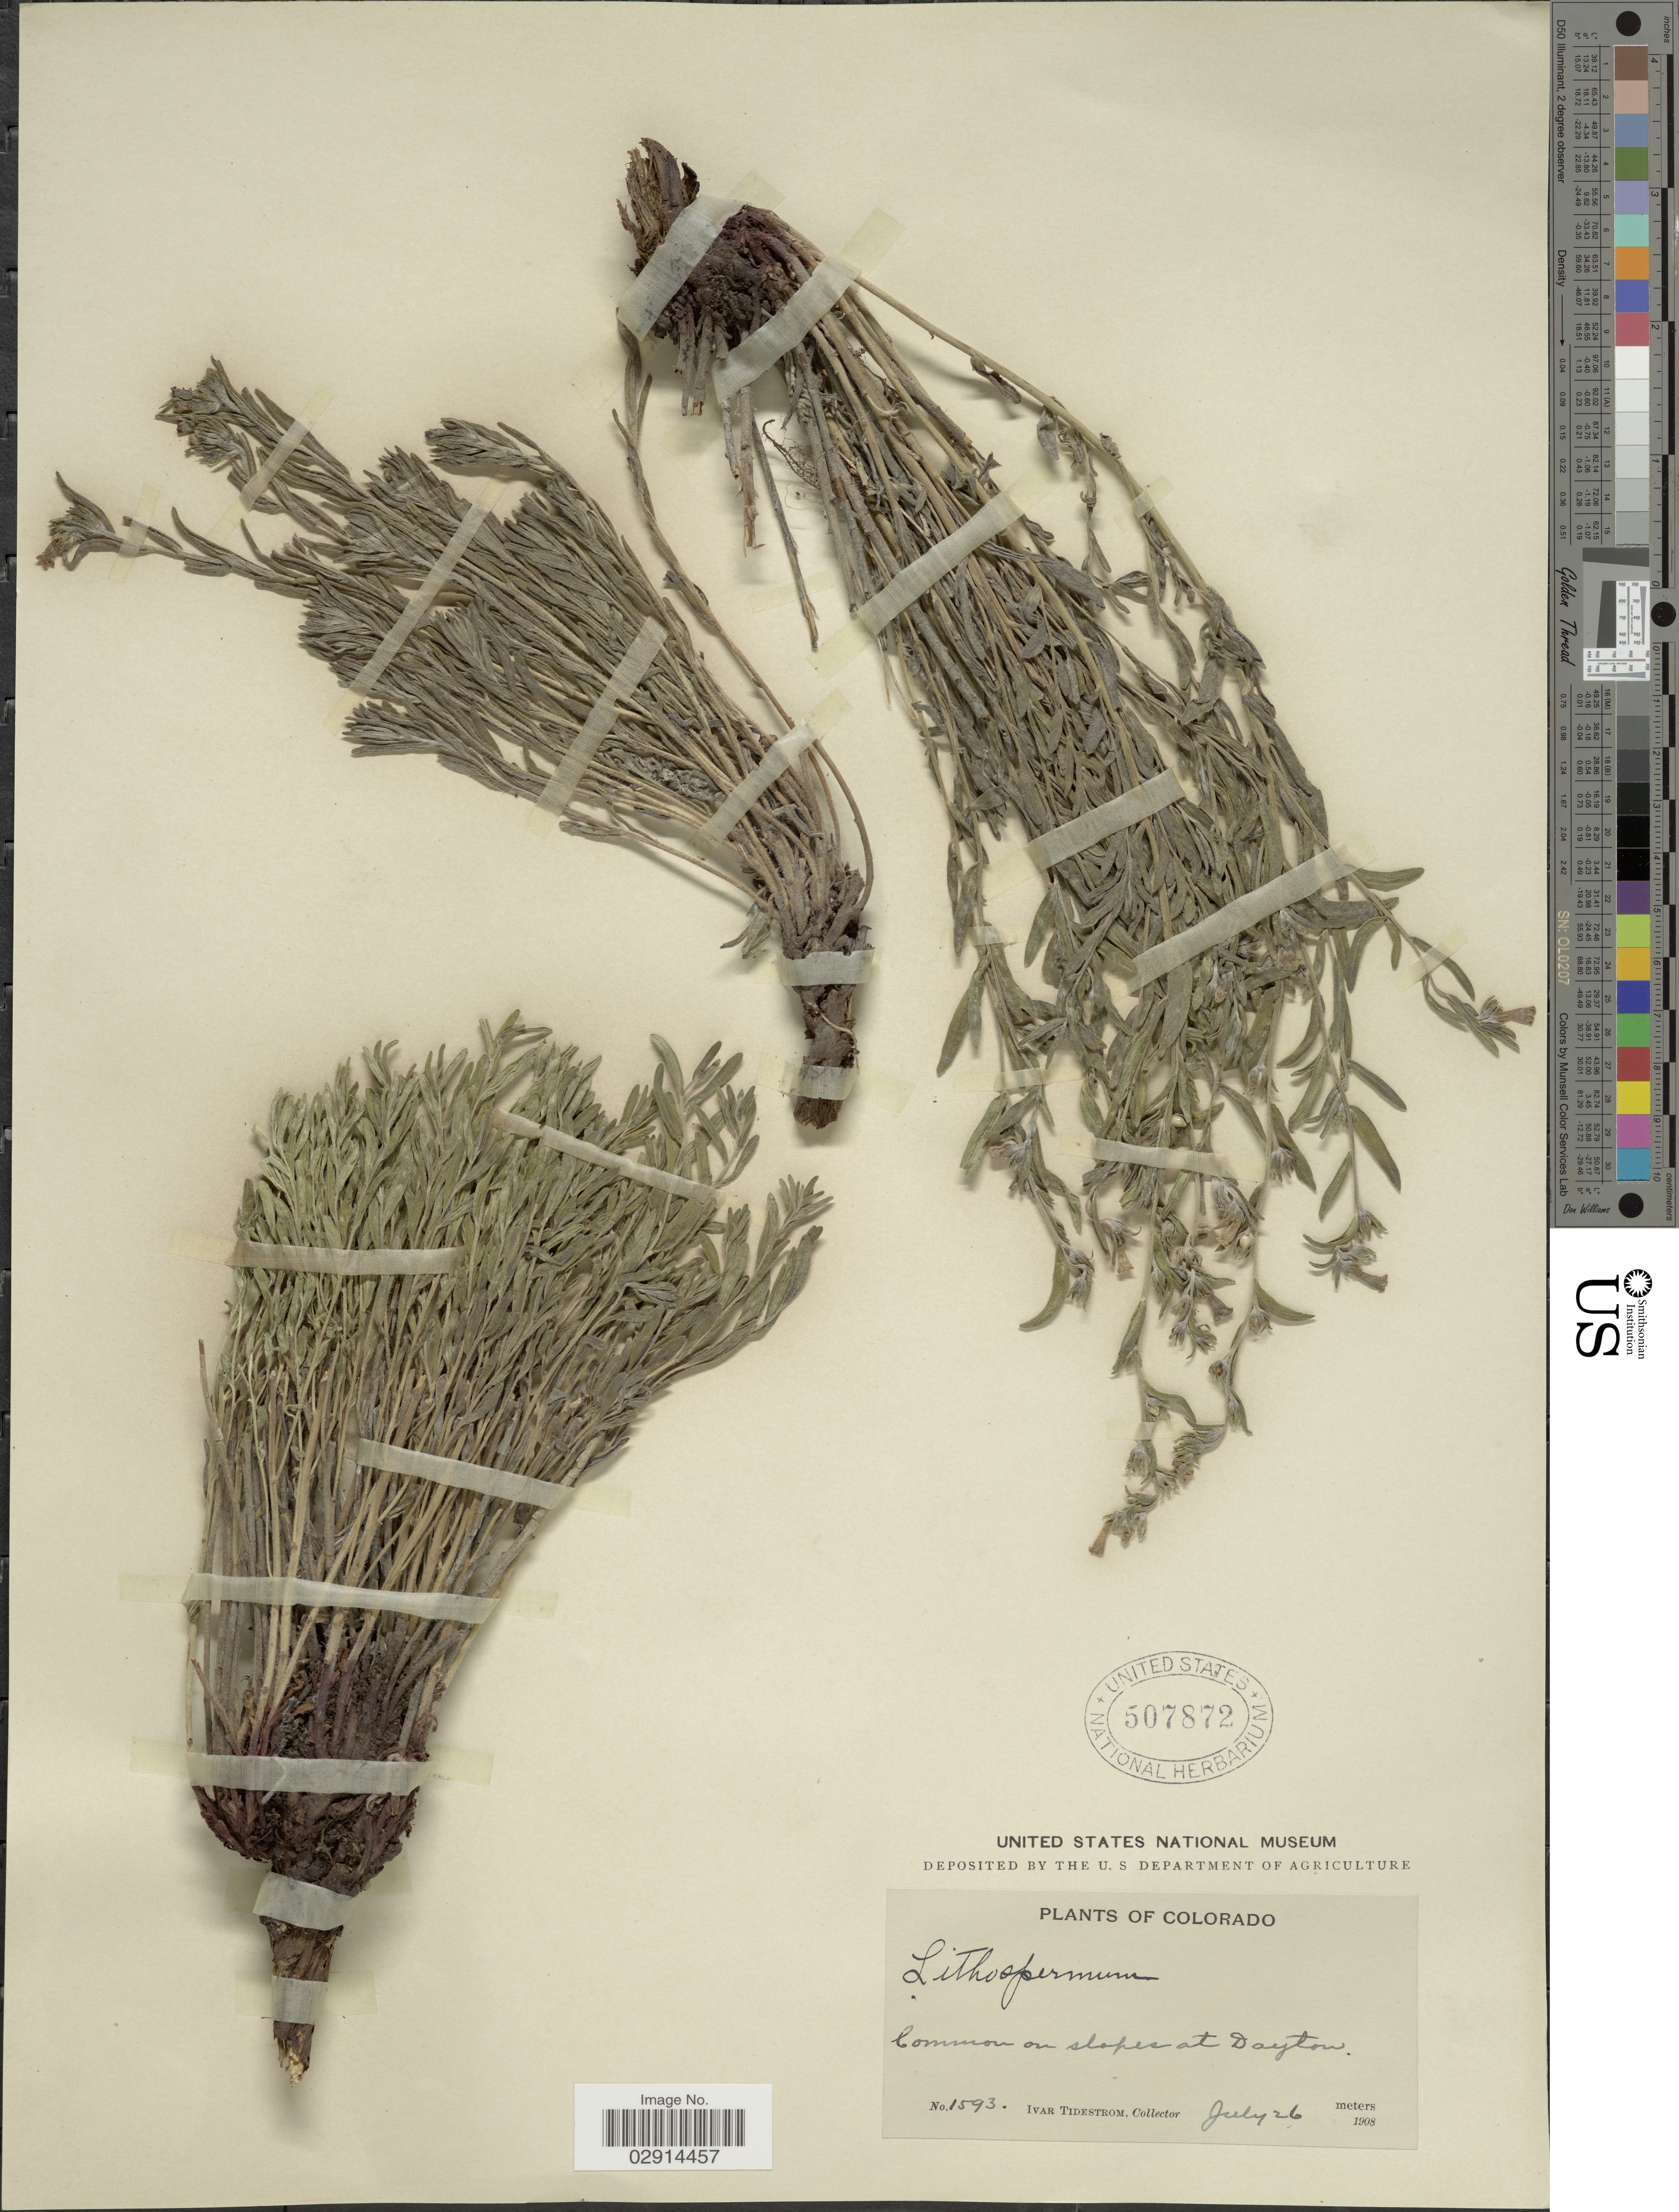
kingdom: Plantae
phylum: Tracheophyta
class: Magnoliopsida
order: Boraginales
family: Boraginaceae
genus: Lithospermum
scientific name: Lithospermum multiflorum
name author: Torr. ex A. Gray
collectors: I. F. Tidestrom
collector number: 1593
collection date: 1908-07-26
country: United States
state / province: Colorado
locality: Common on slopes at Dayton.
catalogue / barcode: US 507872